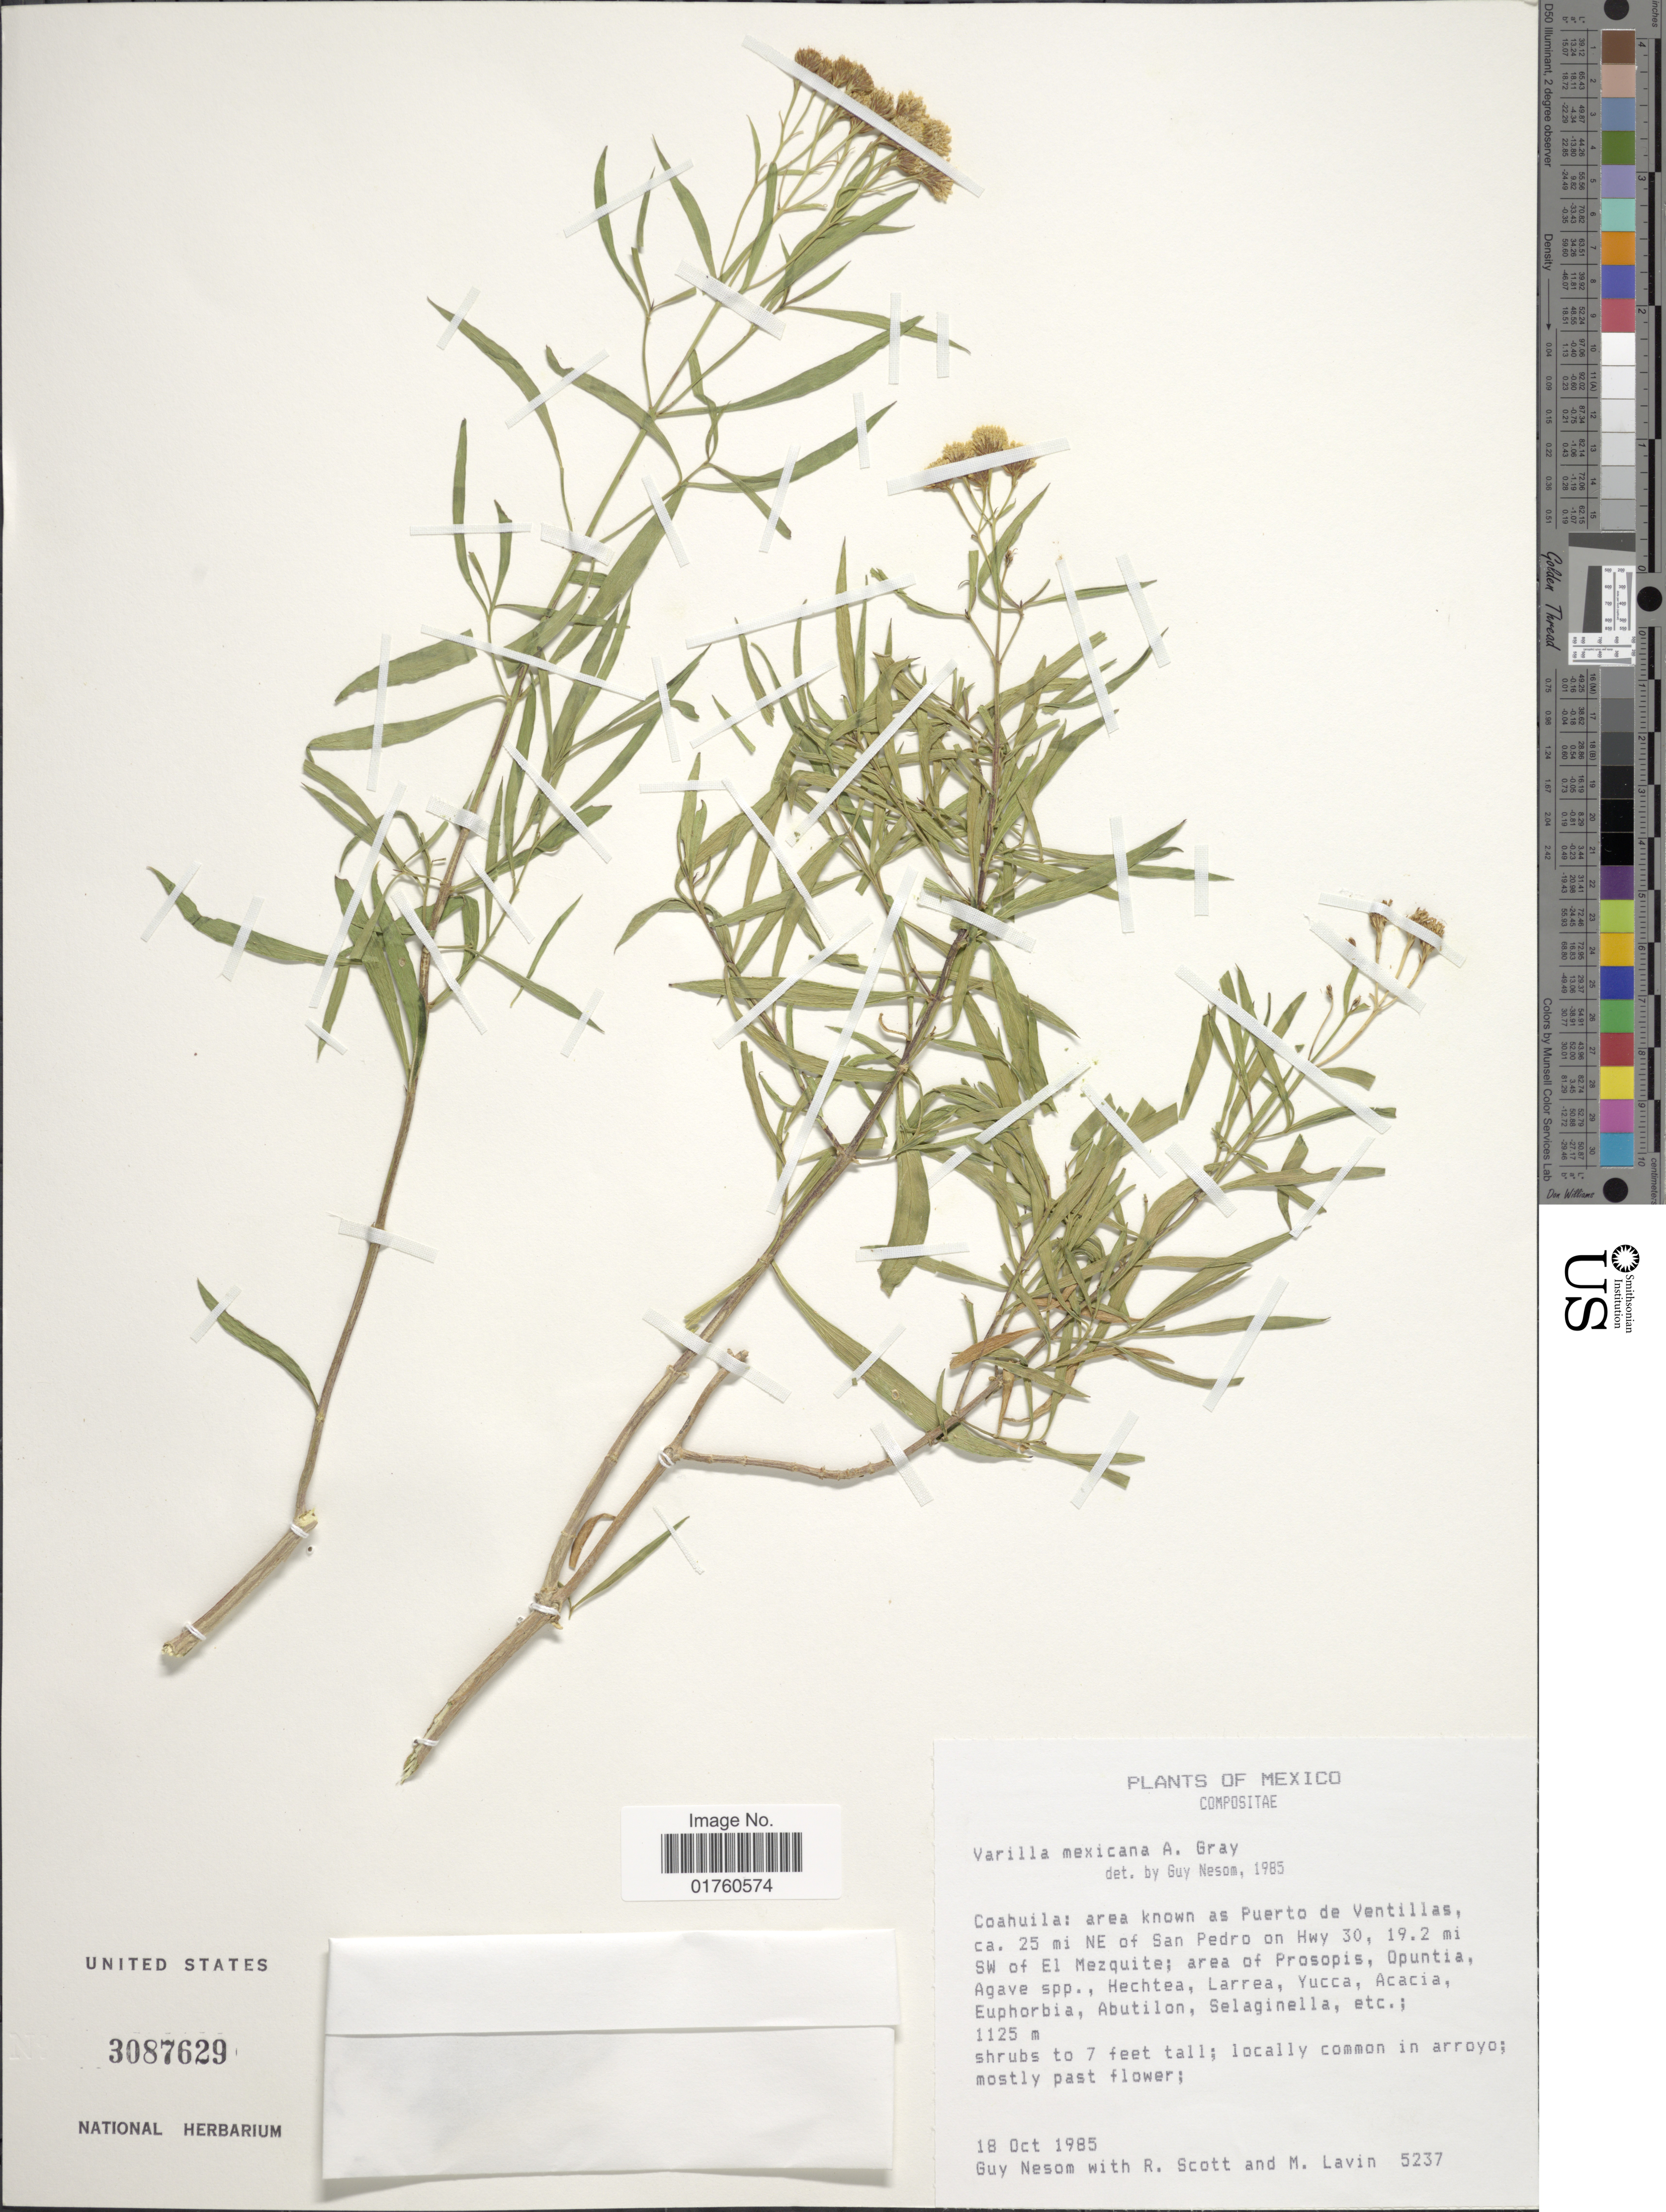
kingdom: Plantae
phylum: Tracheophyta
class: Magnoliopsida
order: Asterales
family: Asteraceae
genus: Varilla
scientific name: Varilla mexicana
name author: A. Gray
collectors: G. Nesom, R. Scott & M. Lavin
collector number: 5237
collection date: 1985-10-18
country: Mexico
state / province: Coahuila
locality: Area known as Puerto de Ventillas, ca 25 mi NE of San Pedro on hwy 30, 19.2 mi SW of El Mezquite; area of Prosopis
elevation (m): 1125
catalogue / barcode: US 3087629